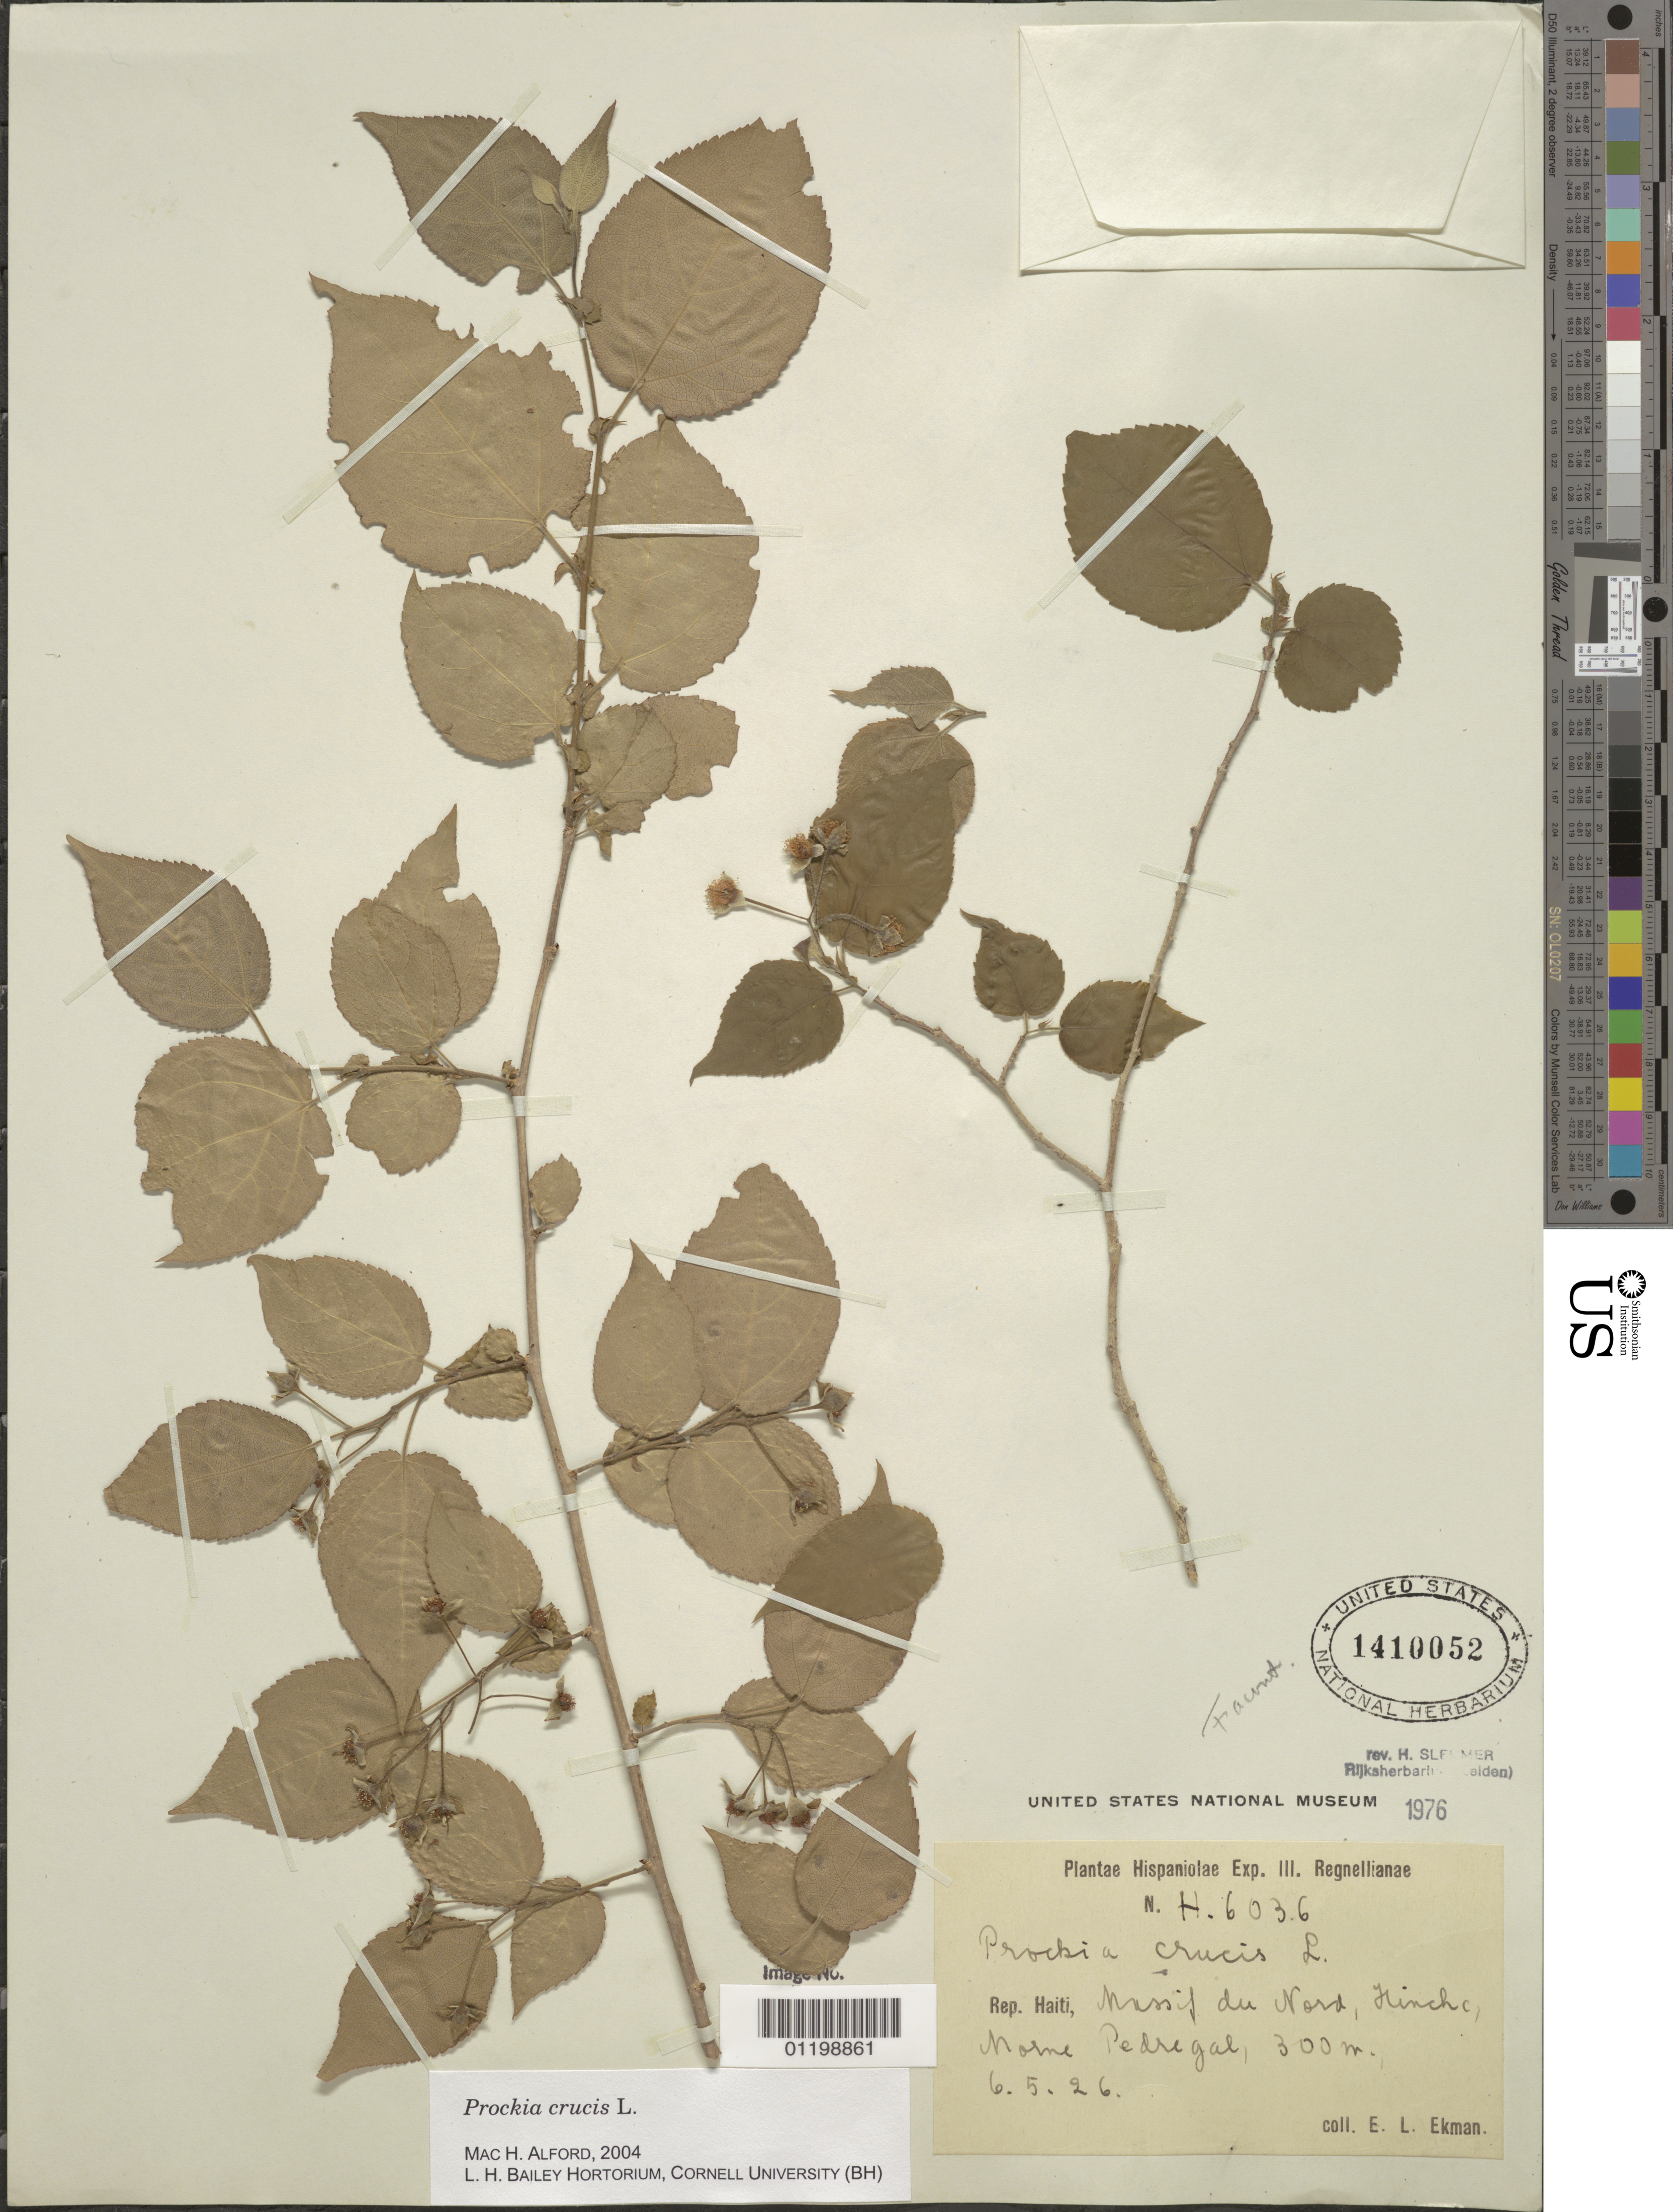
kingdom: Plantae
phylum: Tracheophyta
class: Magnoliopsida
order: Malpighiales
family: Salicaceae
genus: Prockia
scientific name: Prockia crucis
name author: P. Browne ex L.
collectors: E. L. Ekman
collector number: H.6036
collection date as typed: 06 May 1926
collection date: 1926-05-06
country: Haiti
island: Hispaniola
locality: Massif du Nord, Hinche, Morne Pedregal.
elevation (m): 300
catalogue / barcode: US 1410052